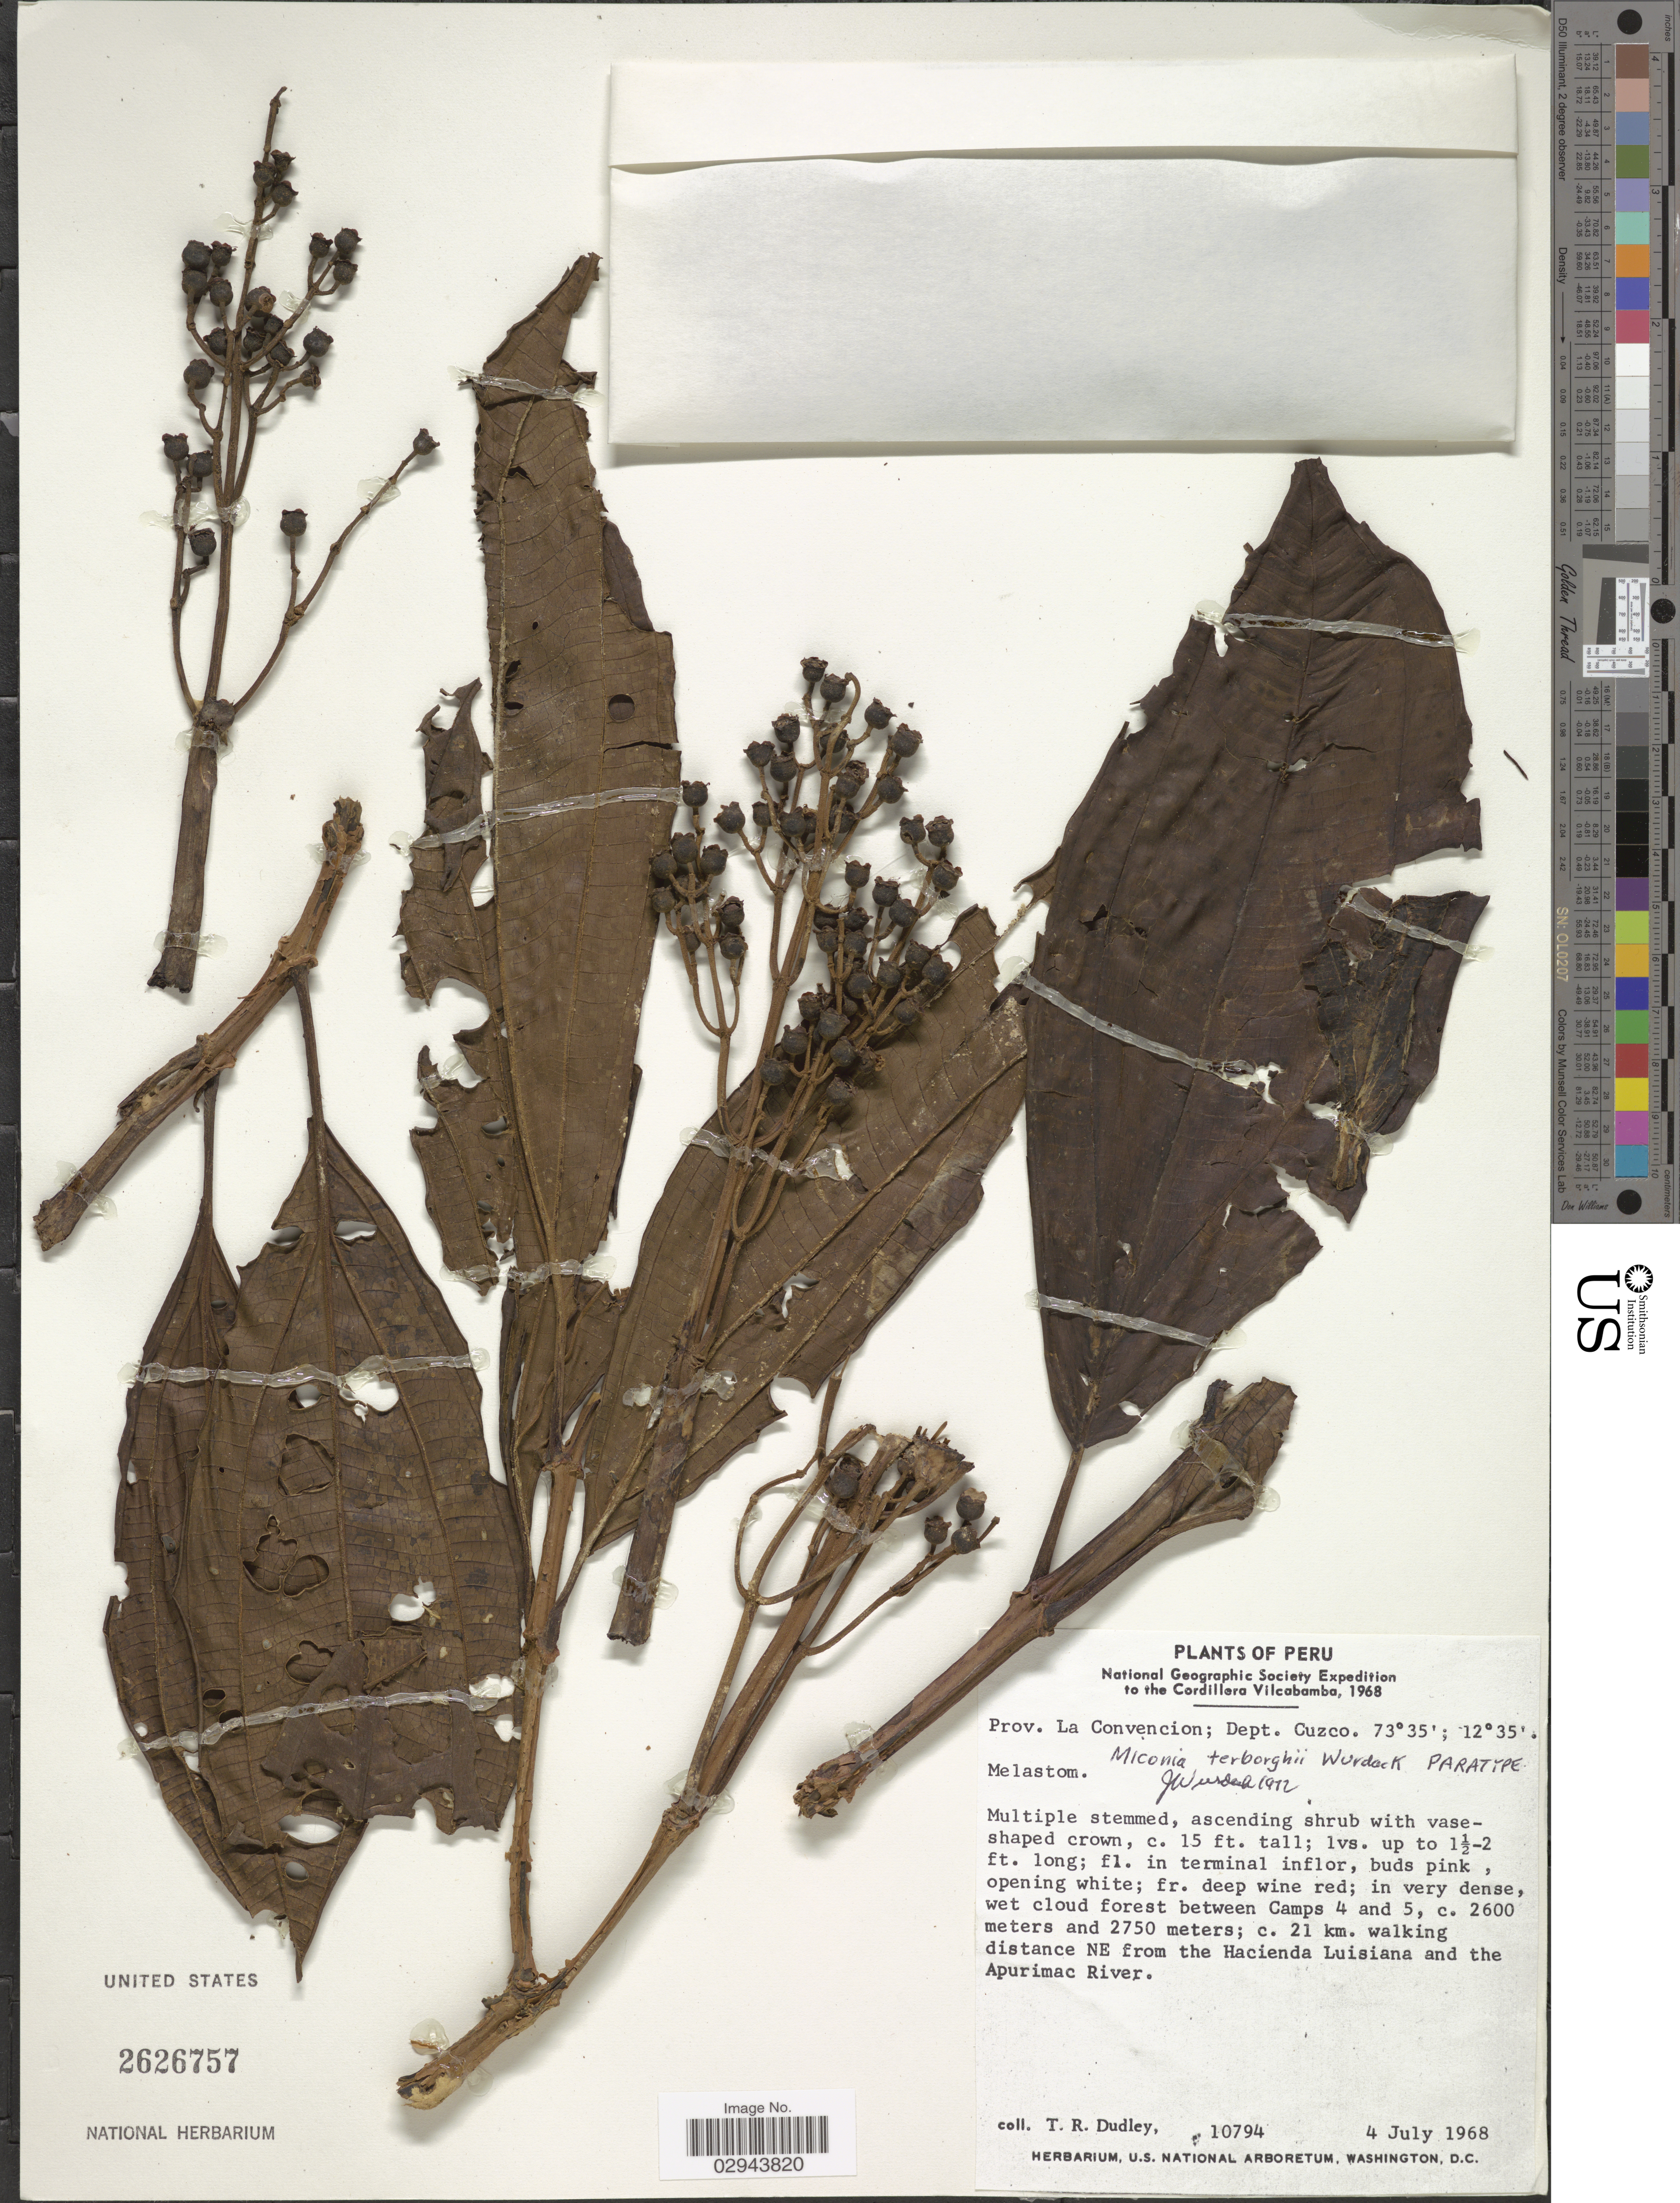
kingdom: Plantae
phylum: Tracheophyta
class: Magnoliopsida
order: Myrtales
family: Melastomataceae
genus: Miconia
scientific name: Miconia terborghii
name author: Wurdack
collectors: T. R. Dudley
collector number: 10794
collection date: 1968-07-04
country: Peru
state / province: Cusco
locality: Cordillera Vilcabamba. Prov. La Convencion; Dept. Cuzco. Between Camps 4 and 5, c. 21 km. walking distance NE from the Hacienda Luisiana and the Apurimac River.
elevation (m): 2600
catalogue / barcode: US 2626757